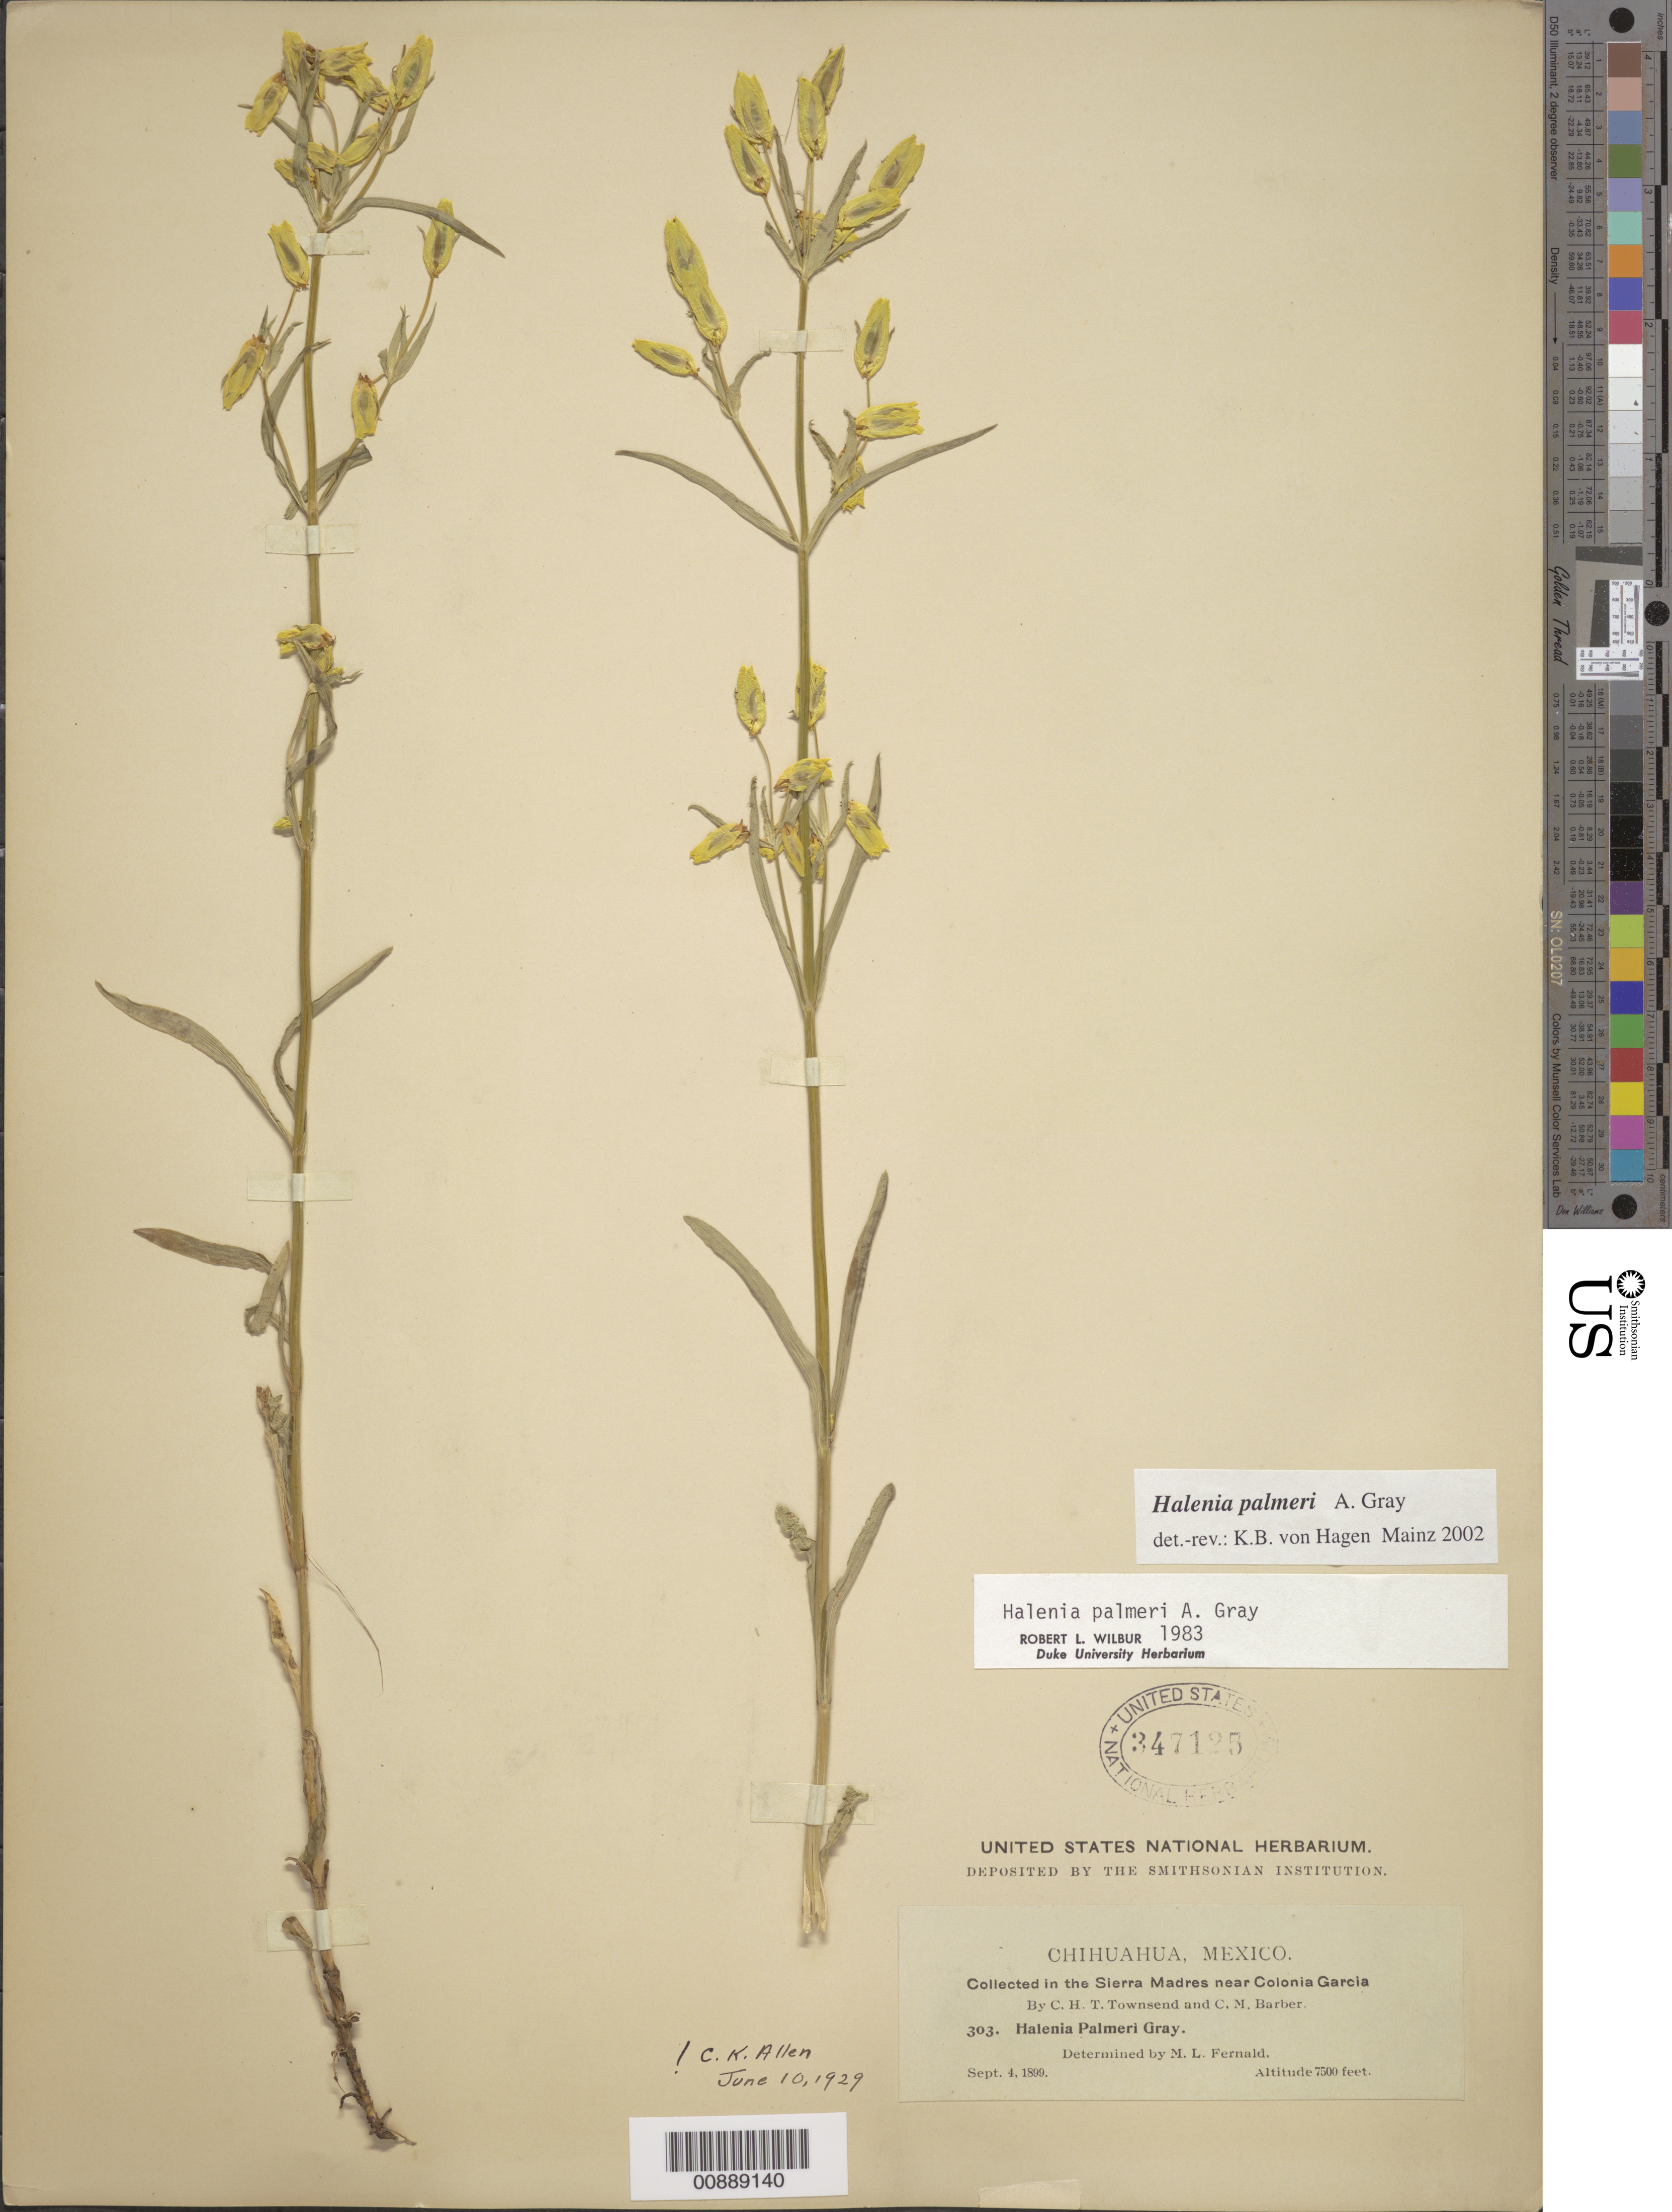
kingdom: Plantae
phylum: Tracheophyta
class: Magnoliopsida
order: Gentianales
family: Gentianaceae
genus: Halenia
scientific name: Halenia palmeri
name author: A. Gray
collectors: C. H. T. Townsend & C. Barber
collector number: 303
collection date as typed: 04 Sep 1899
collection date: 1899-09-04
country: Mexico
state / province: Chihuahua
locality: Sierra Madre near Colonia García, Chihuahua.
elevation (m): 2286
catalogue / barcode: US 347125